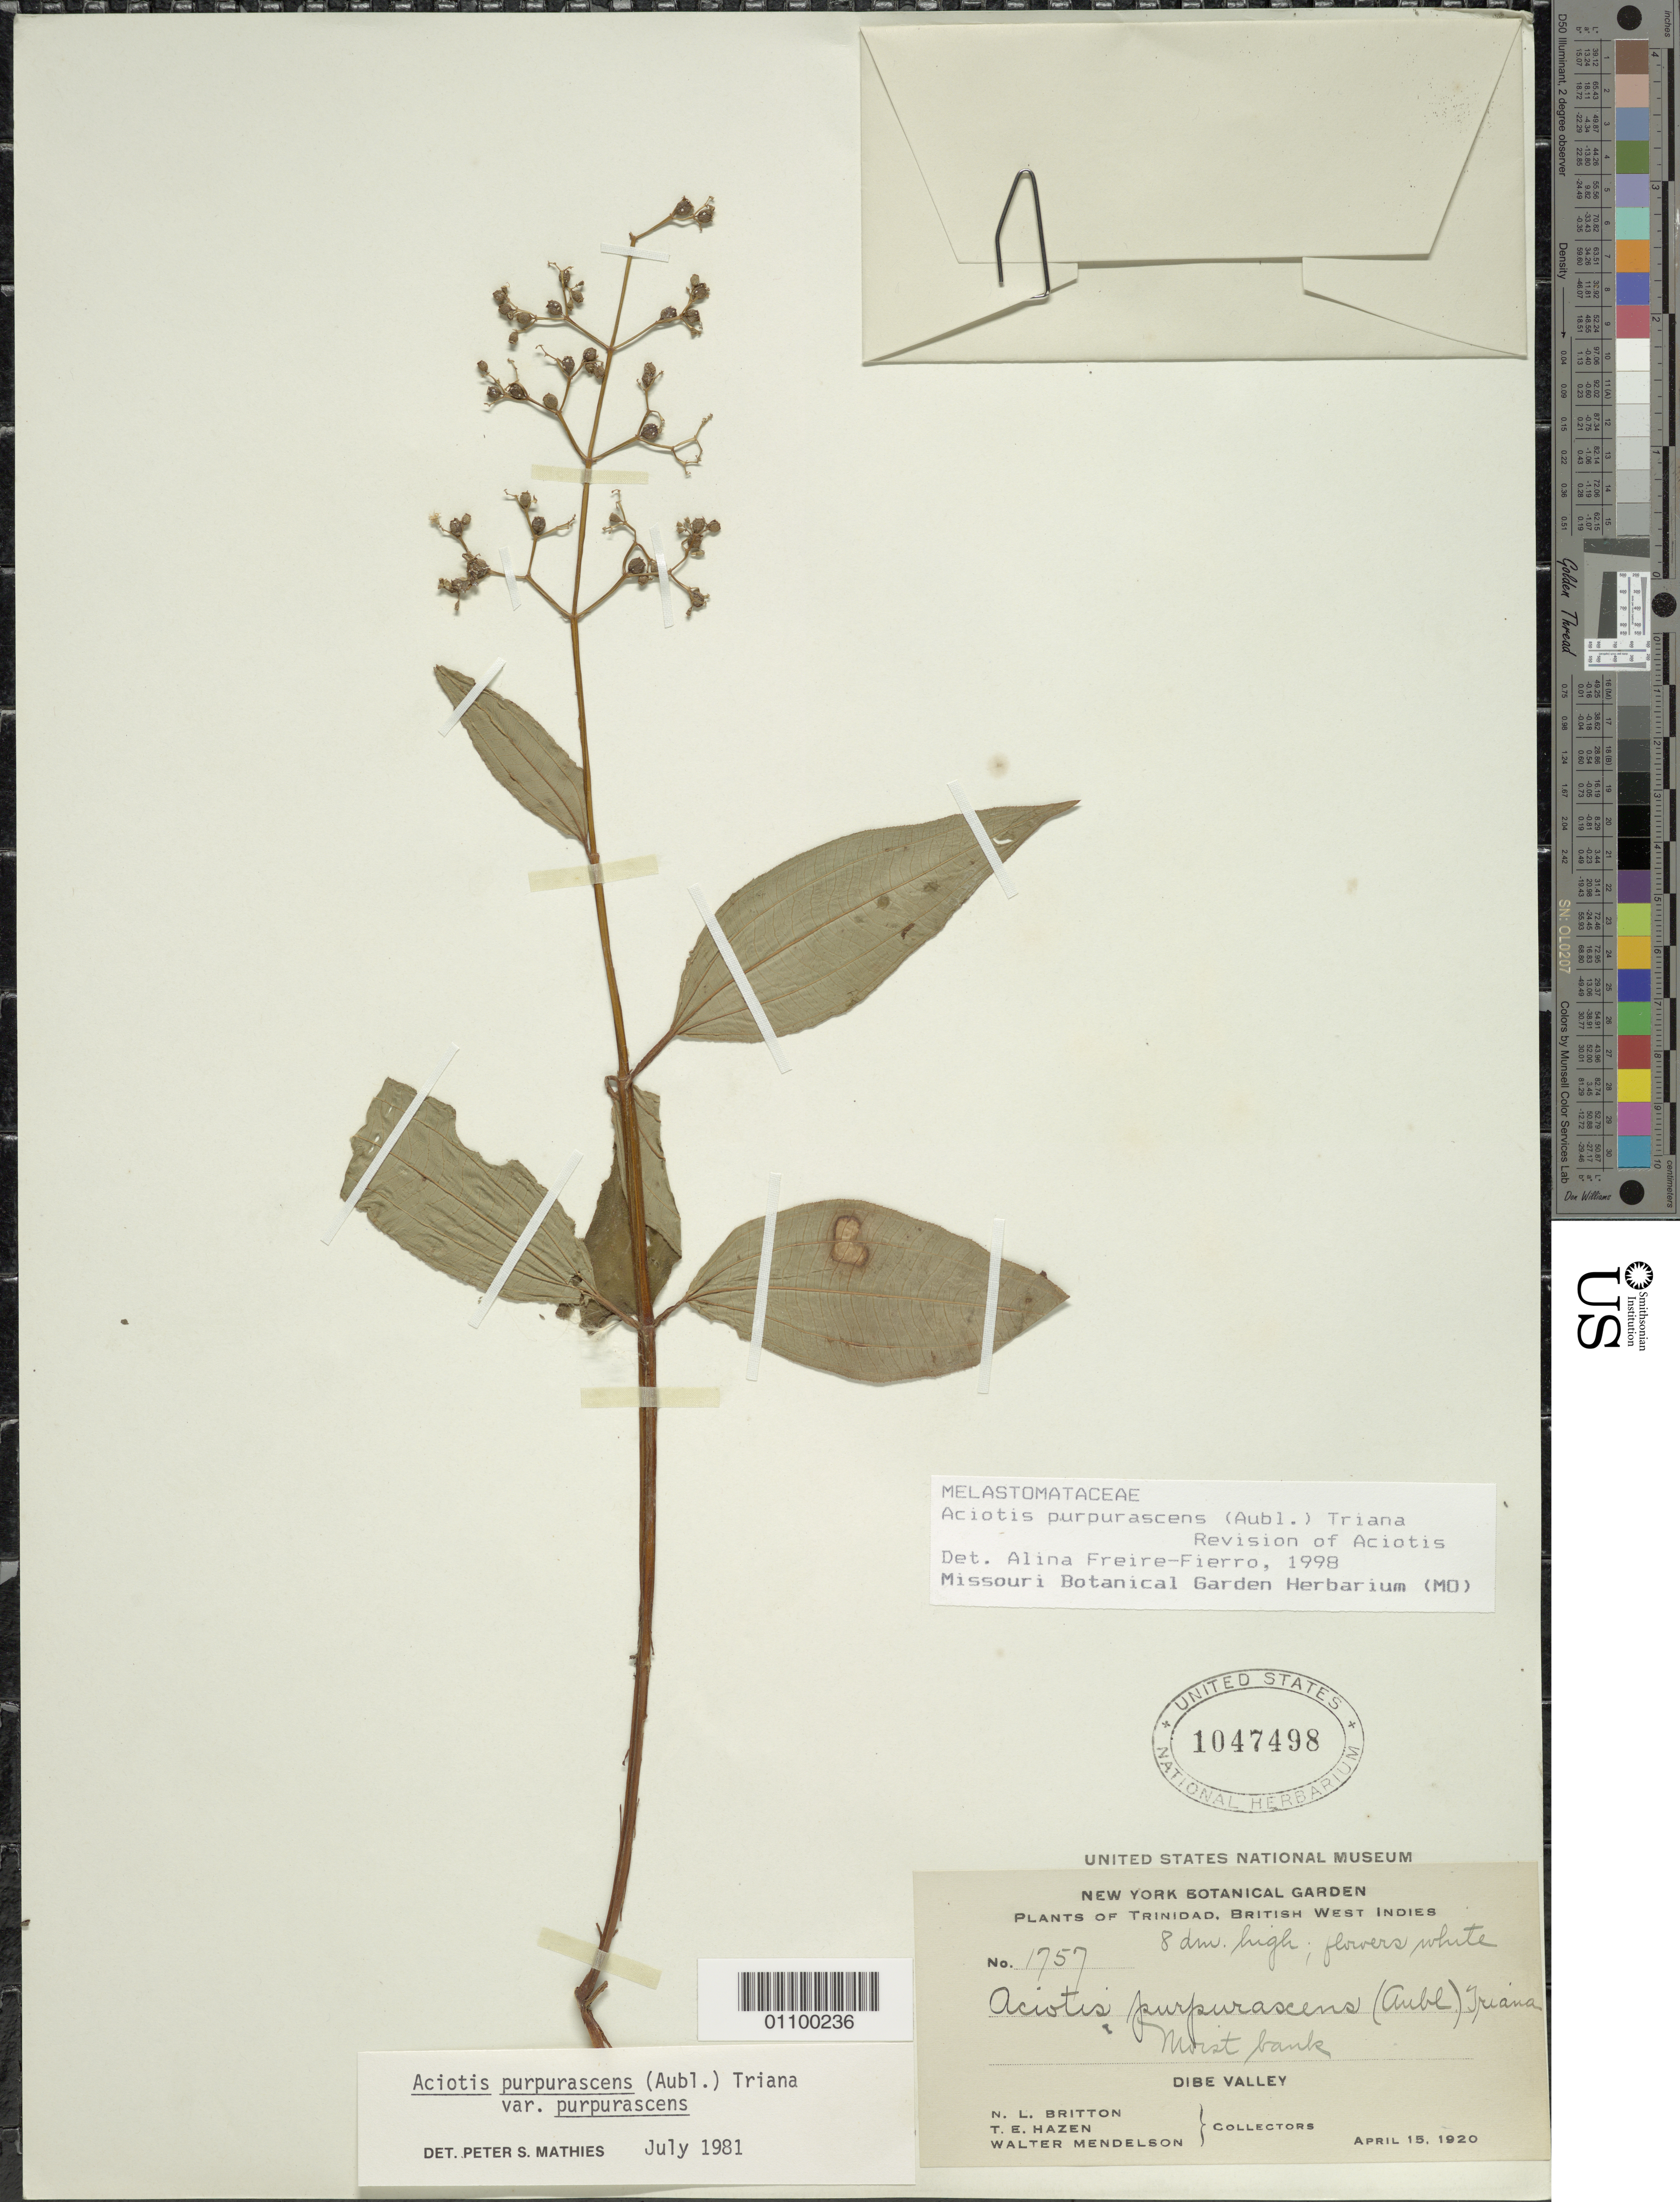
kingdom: Plantae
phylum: Tracheophyta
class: Magnoliopsida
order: Myrtales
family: Melastomataceae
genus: Aciotis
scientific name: Aciotis purpurascens var. purpurascens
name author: (Aubl.) Triana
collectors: N. Britton, T. E. Hazen & W. Mendelson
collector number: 1757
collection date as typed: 15 Apr 1920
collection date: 1920-04-15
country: Trinidad and Tobago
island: Trinidad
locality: Dibe Valley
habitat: moist bank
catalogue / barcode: US 1047498